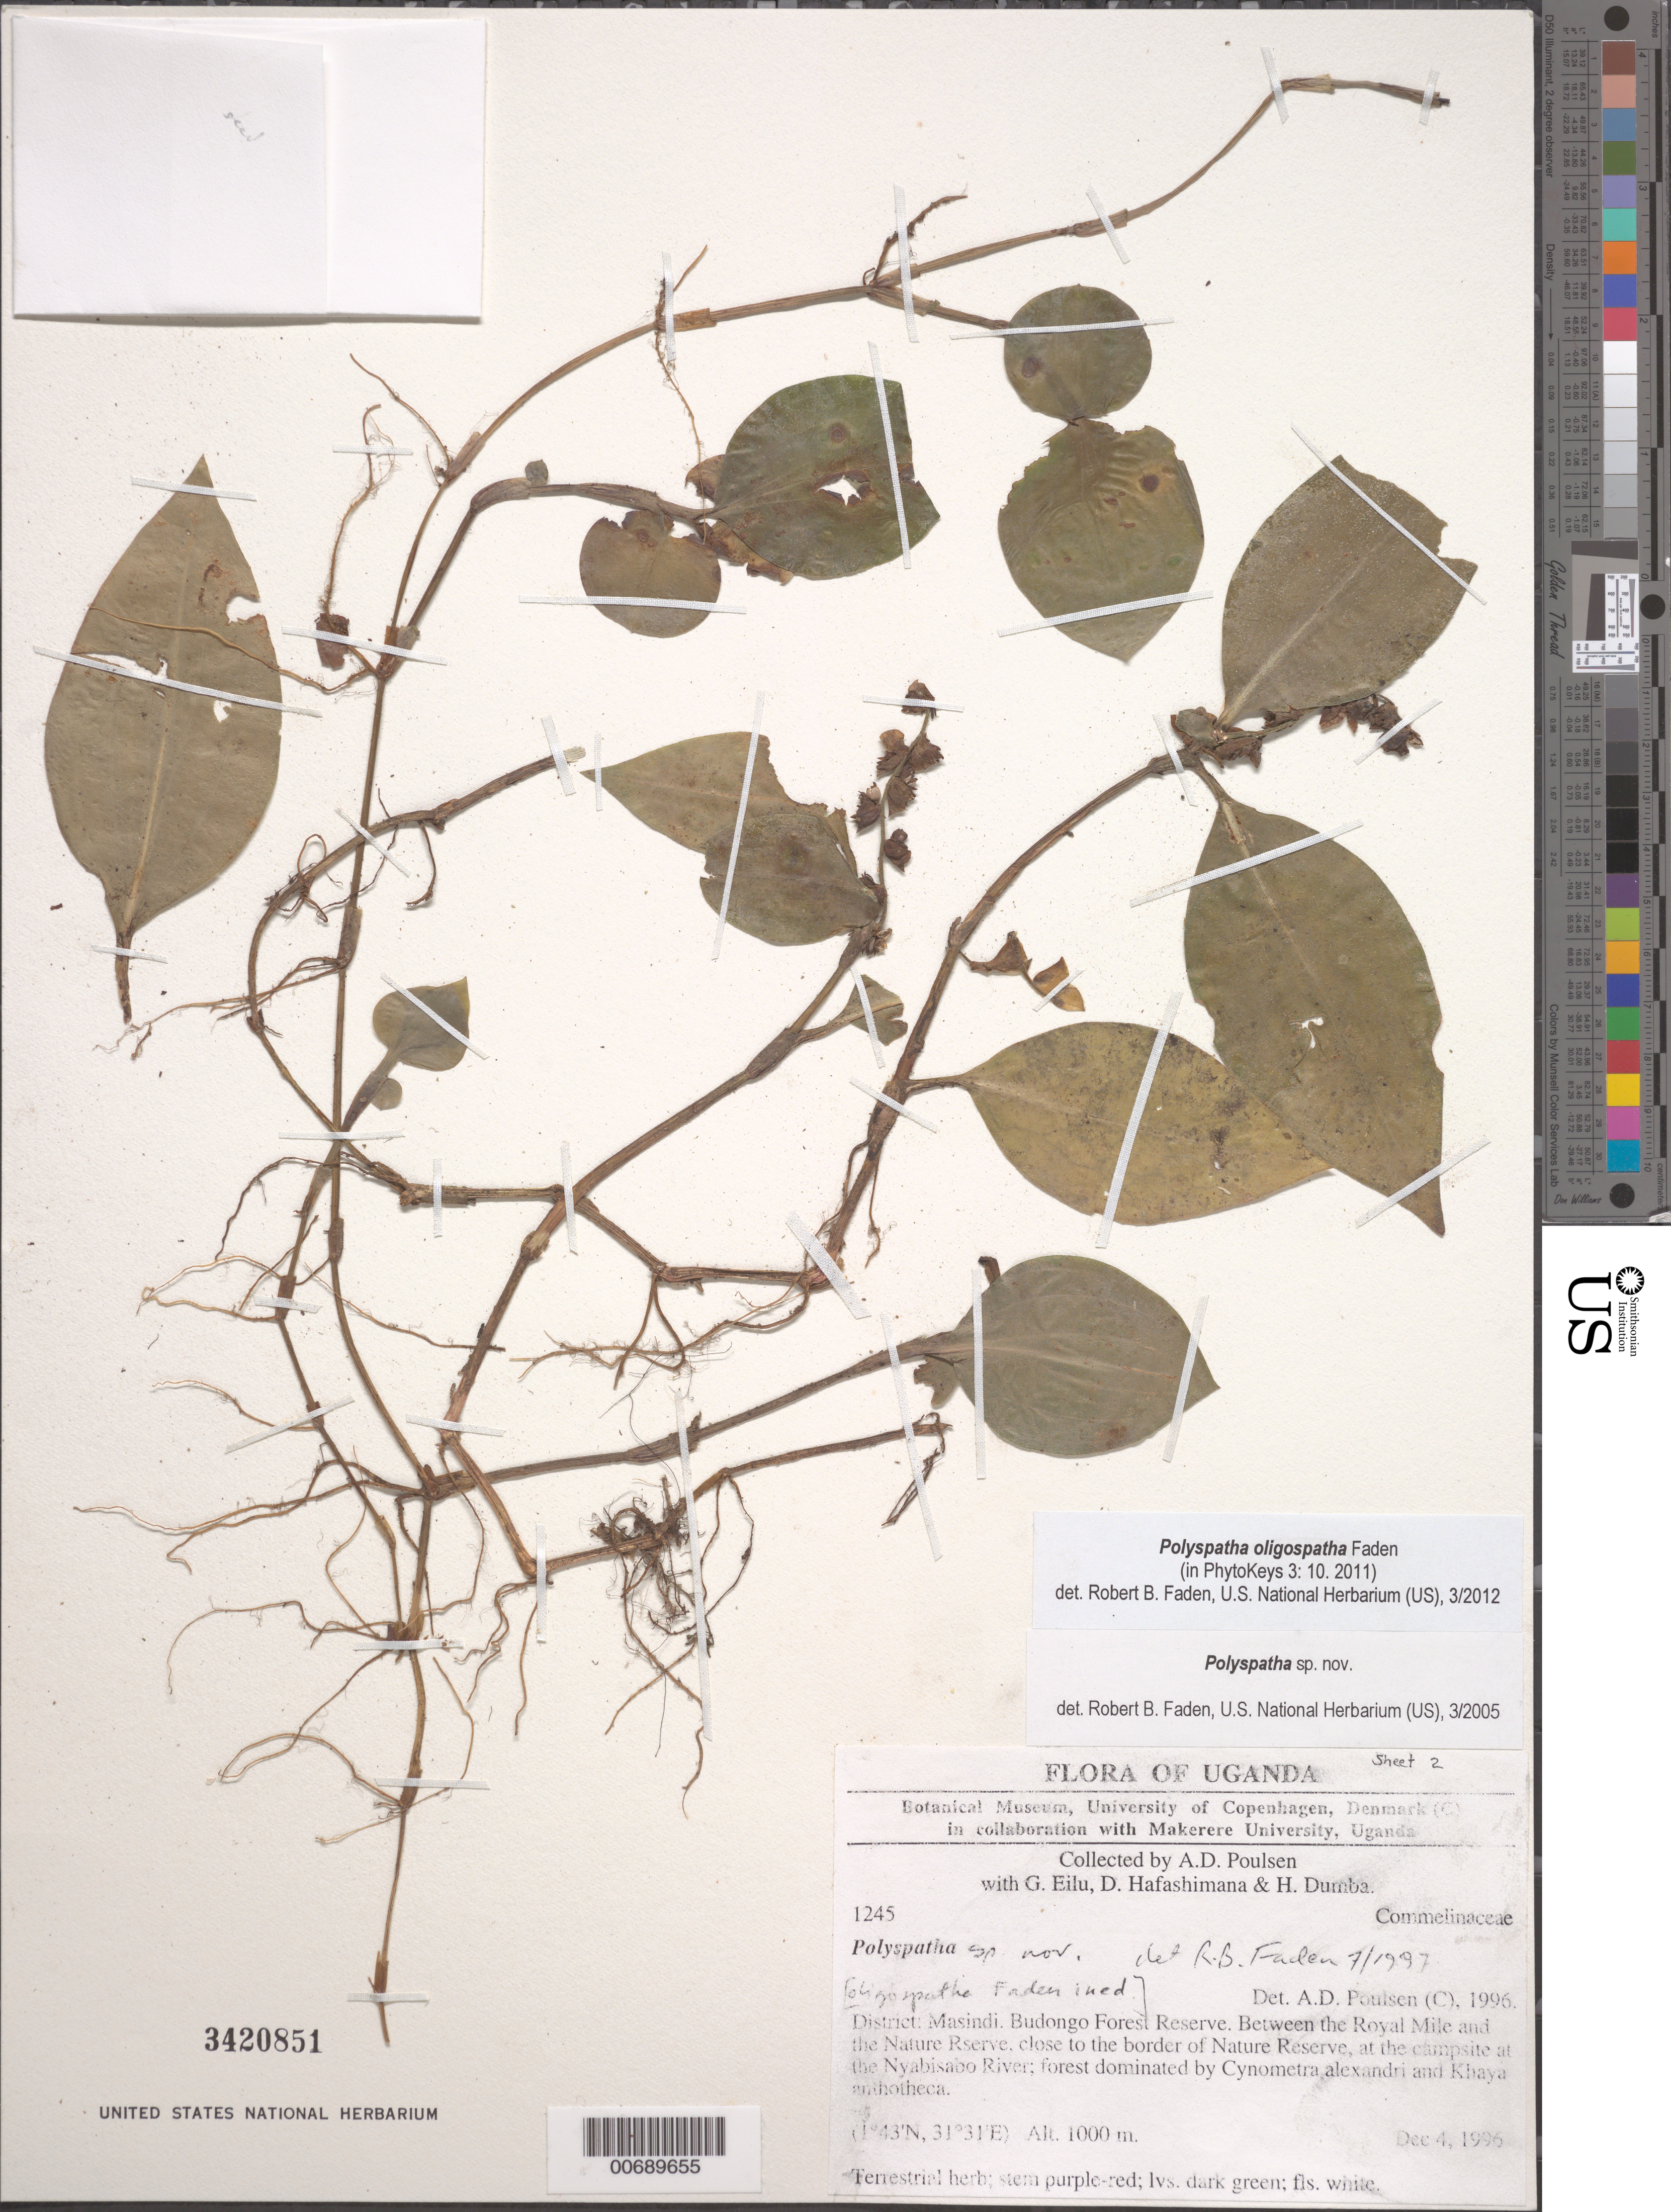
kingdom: Plantae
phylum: Tracheophyta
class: Liliopsida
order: Commelinales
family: Commelinaceae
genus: Polyspatha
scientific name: Polyspatha oligospatha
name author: Faden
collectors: A. Poulsen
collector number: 1245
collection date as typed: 04 Dec 1996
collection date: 1996-12-04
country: Uganda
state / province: Western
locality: Budongo Forest Reserve, between the Royal Mile and the Nature Reserve, close to the border of Nature Reserve at the campsite at the Nyabisabo River.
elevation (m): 1000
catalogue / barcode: US 3420851